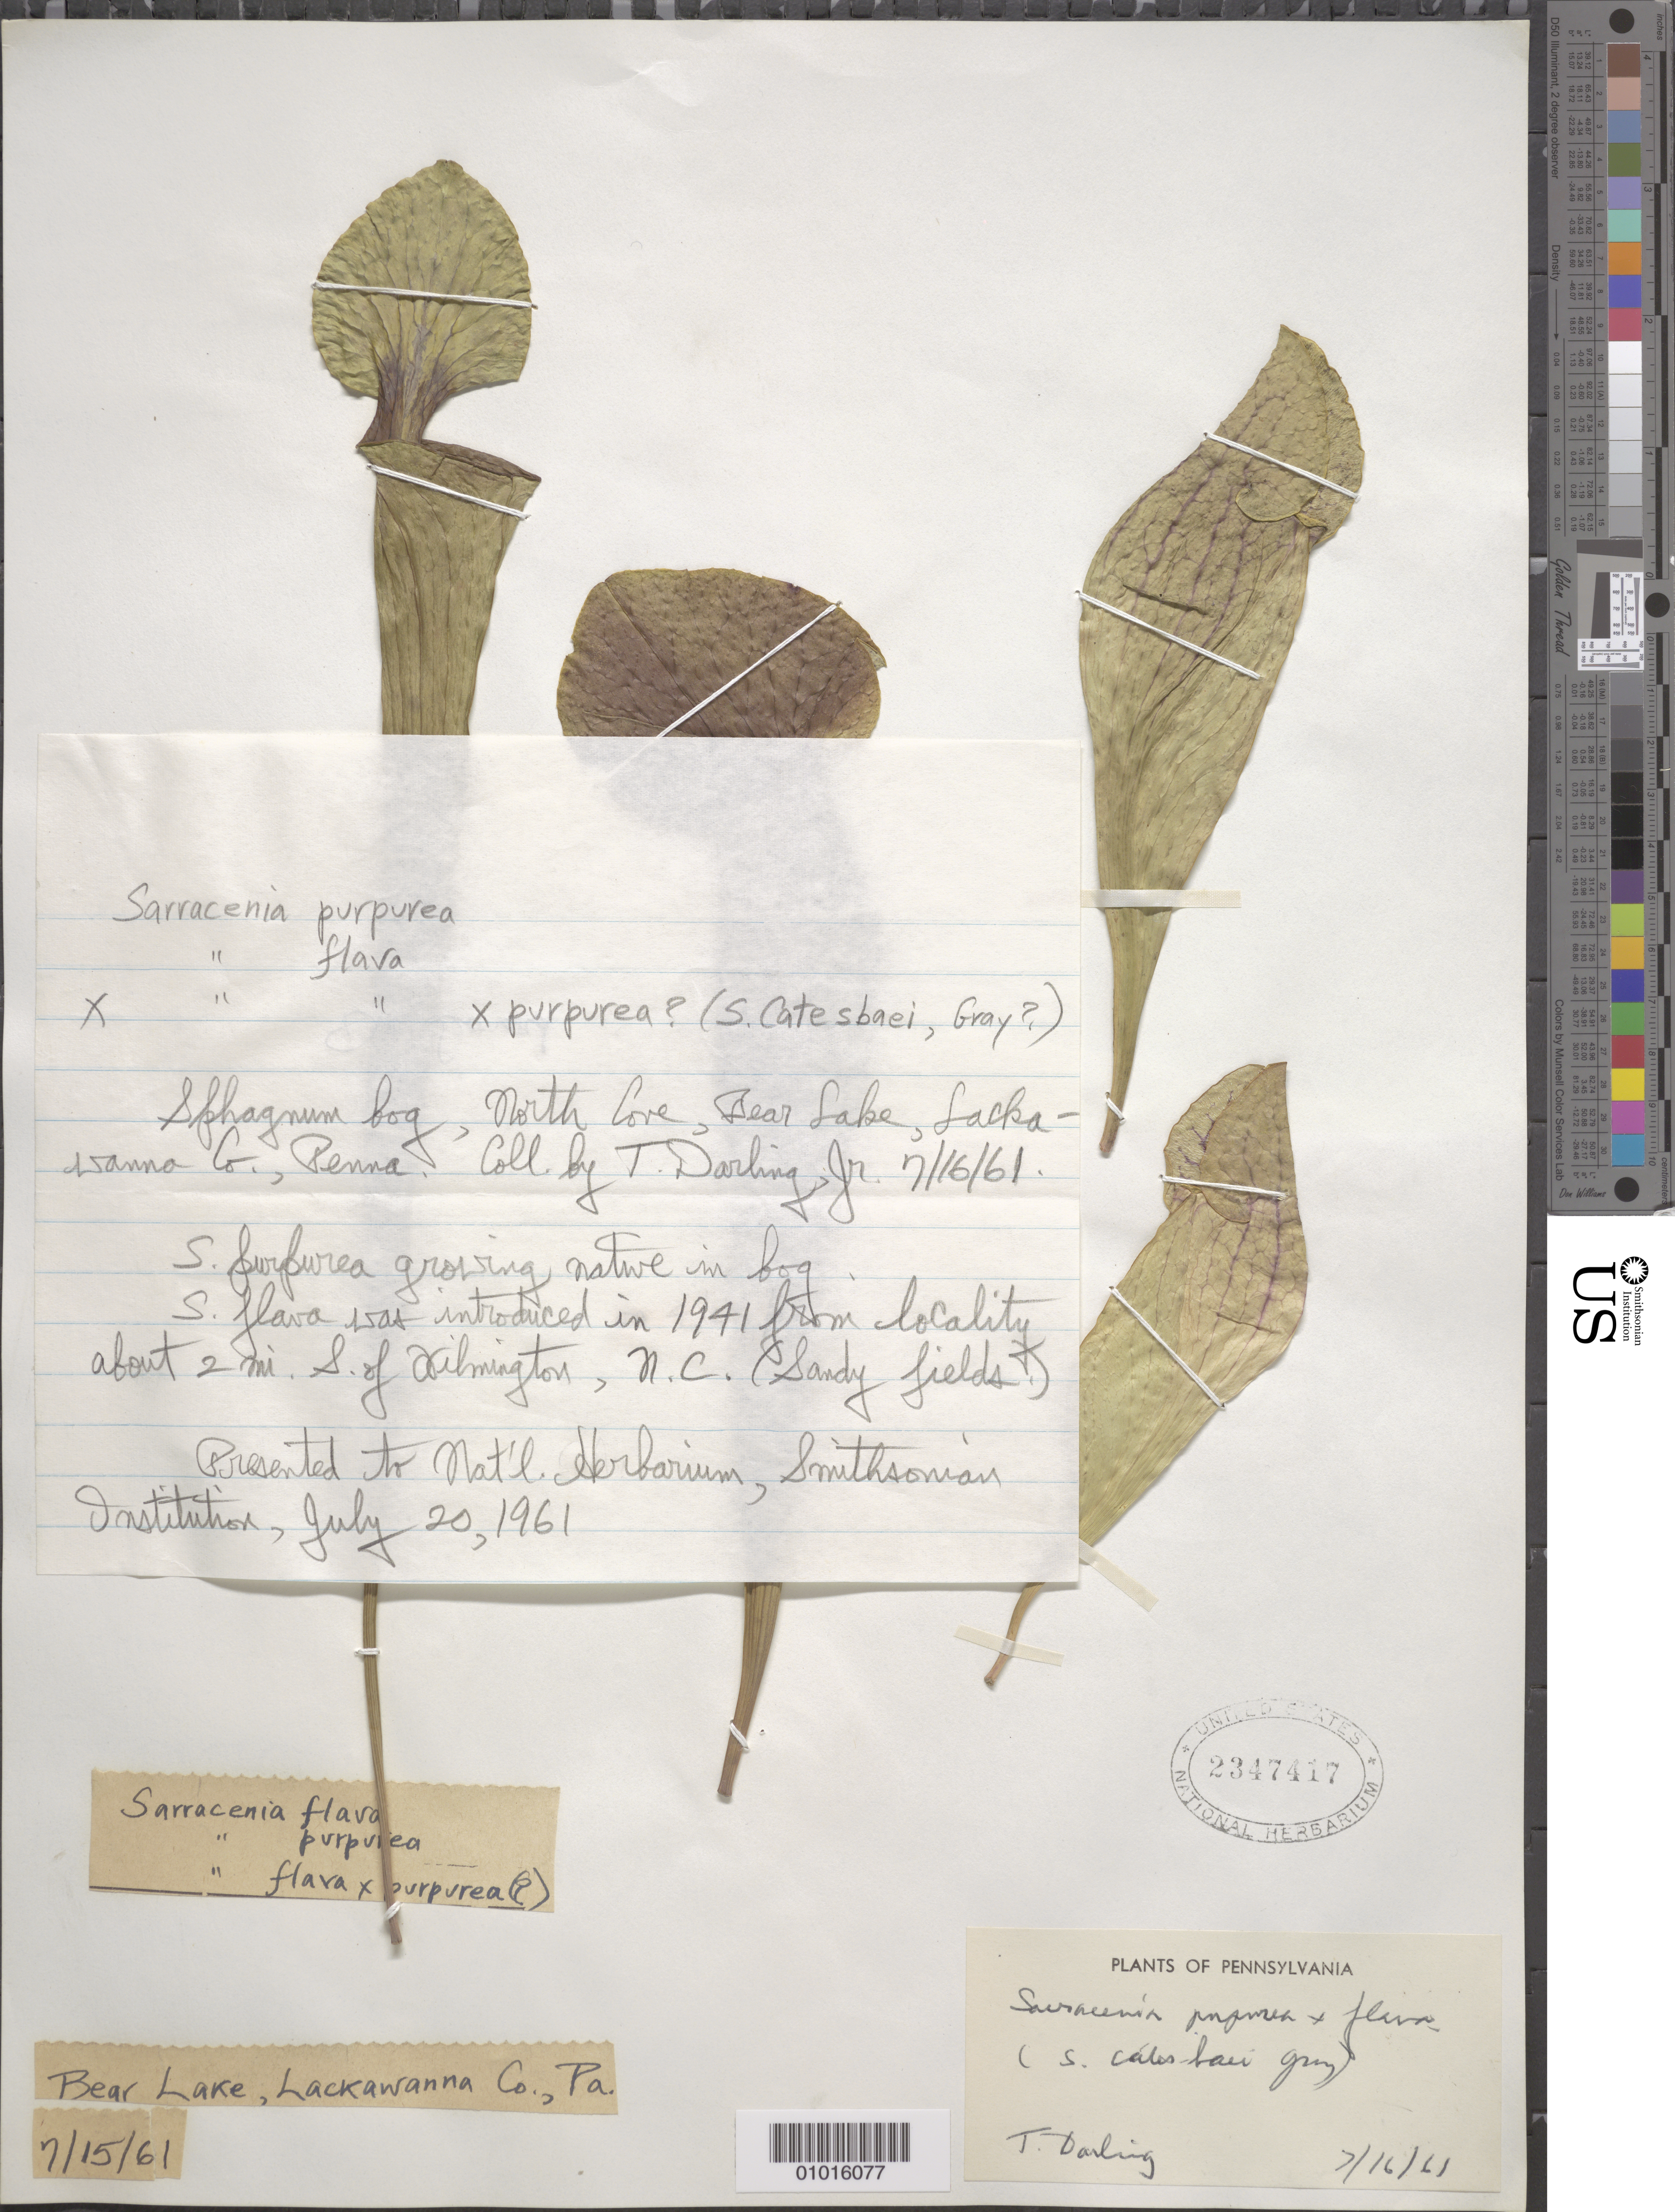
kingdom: Plantae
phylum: Tracheophyta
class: Magnoliopsida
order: Ericales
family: Sarraceniaceae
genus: Sarracenia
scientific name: Sarracenia purpurea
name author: L.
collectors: T. Darling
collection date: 1961-07-16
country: United States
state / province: Pennsylvania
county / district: Lackawanna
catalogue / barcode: US 2347417